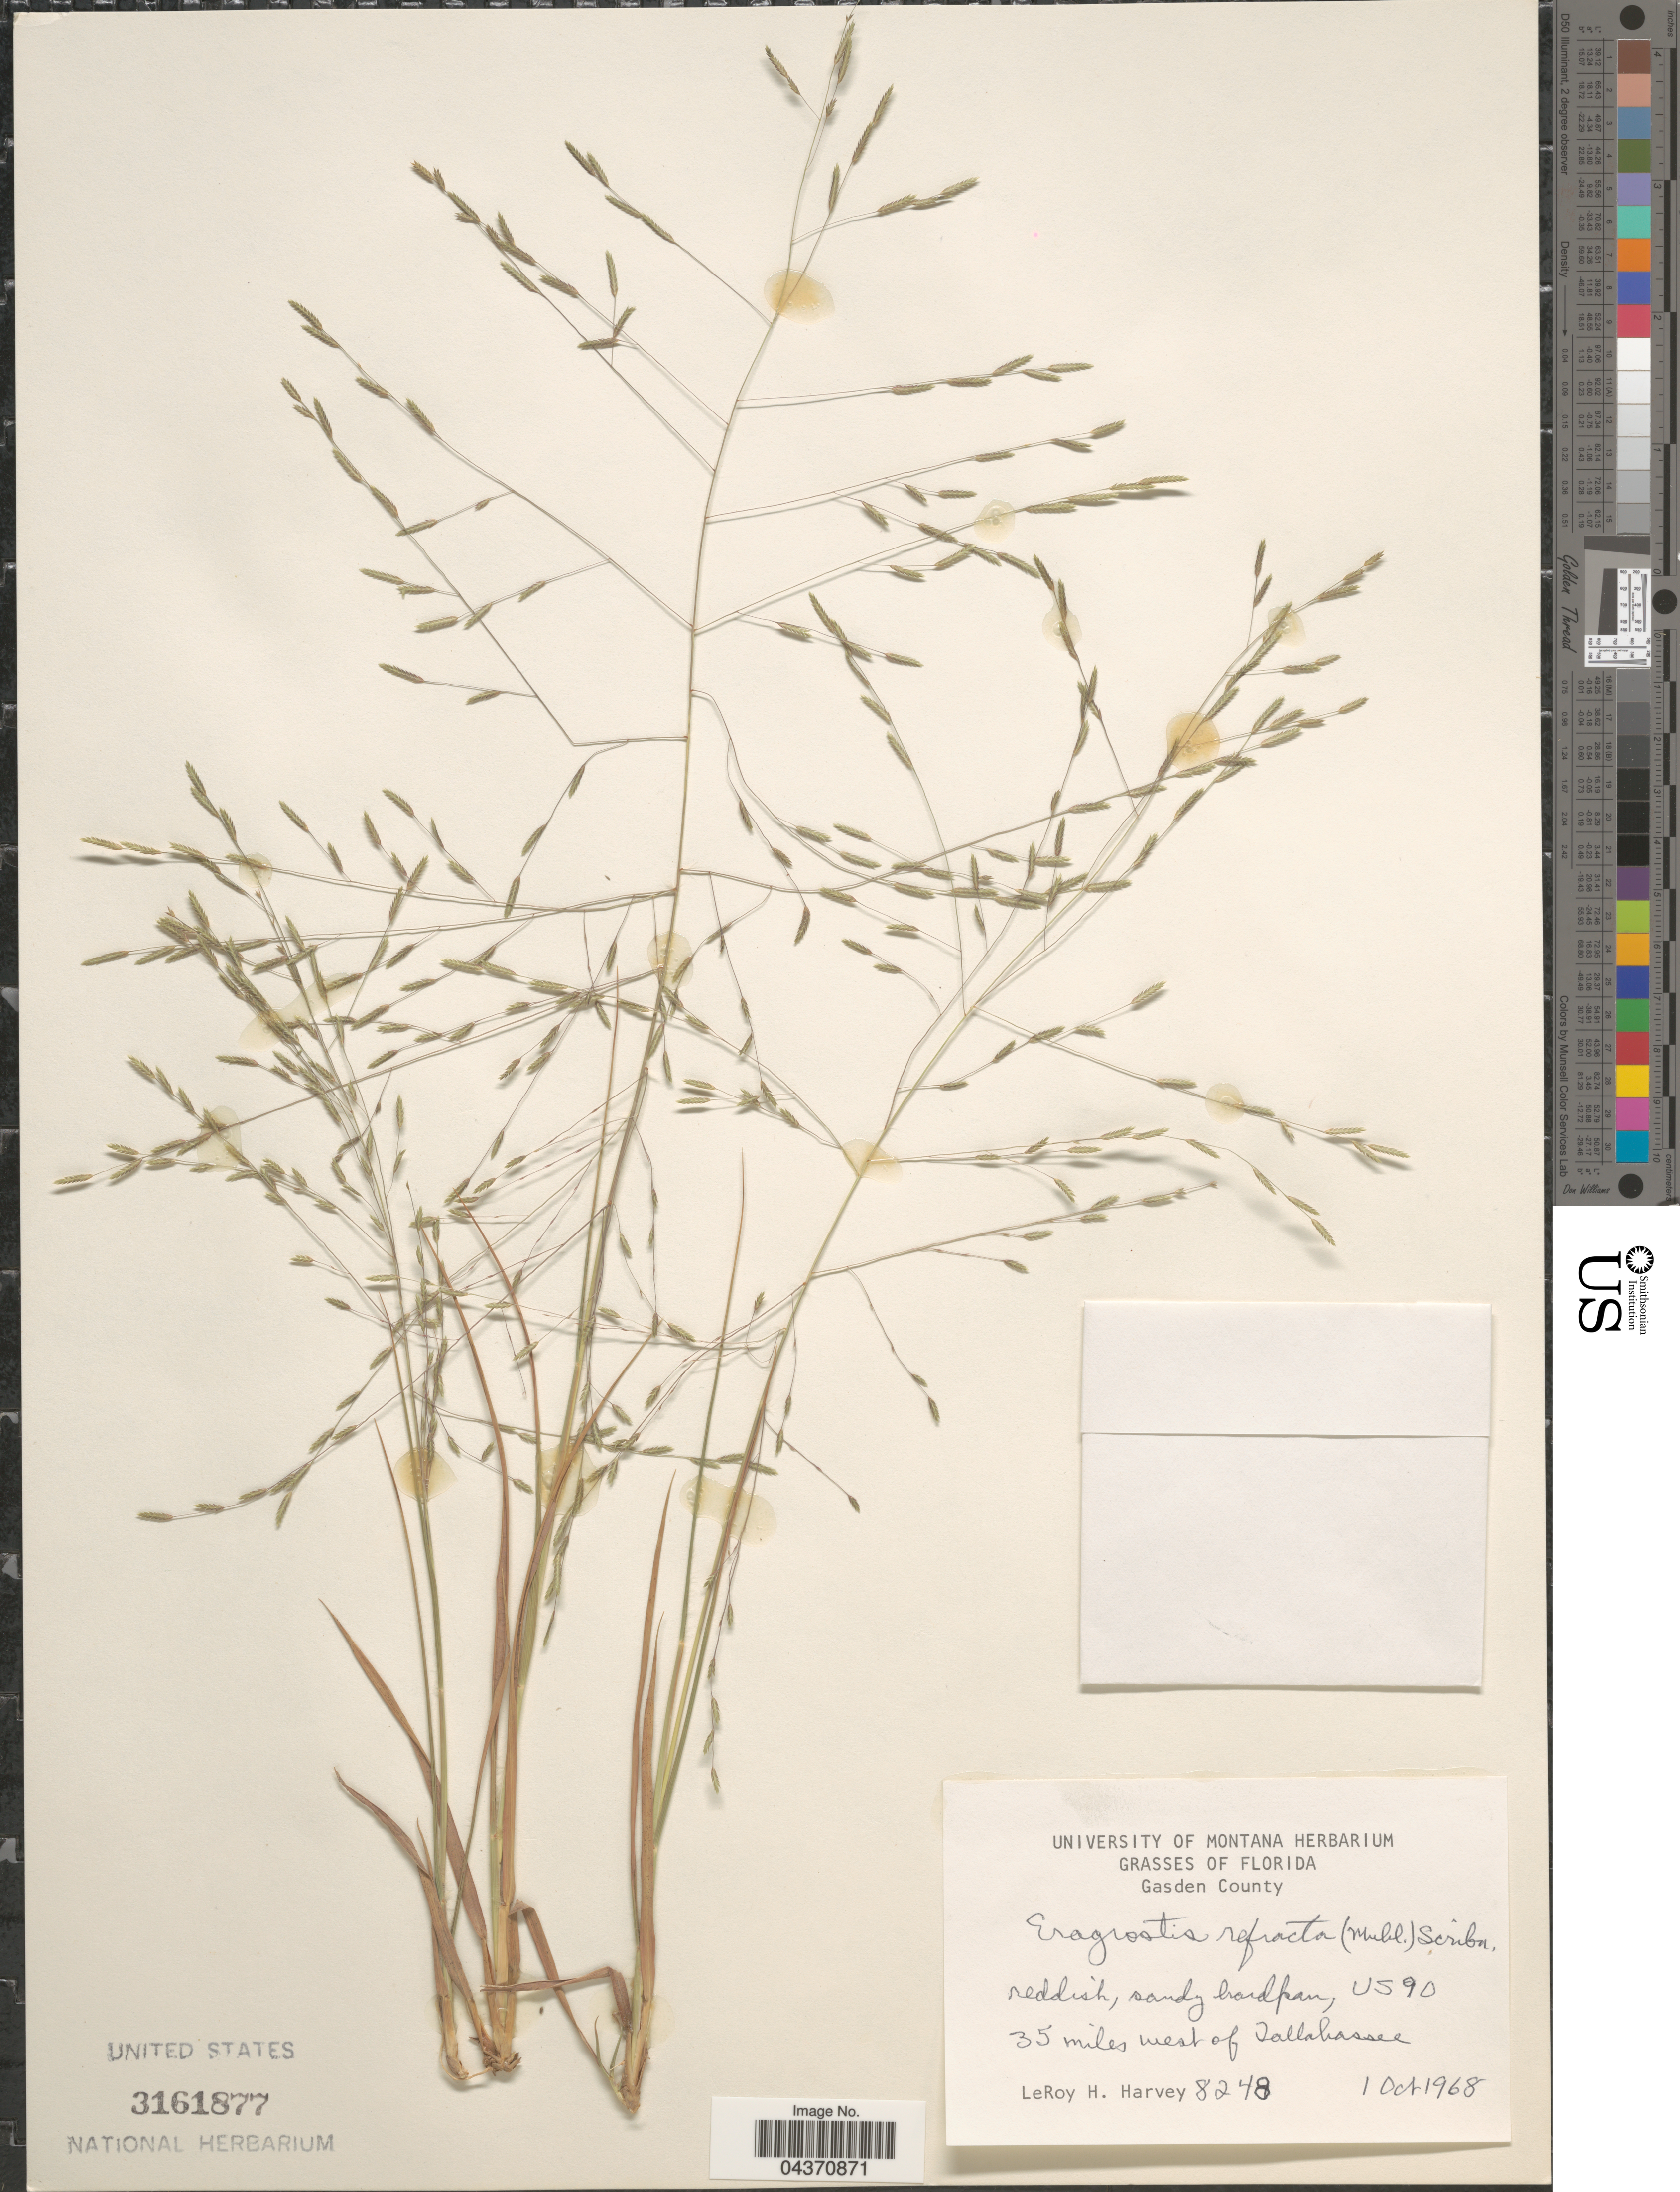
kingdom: Plantae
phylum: Tracheophyta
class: Liliopsida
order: Poales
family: Poaceae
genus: Eragrostis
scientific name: Eragrostis refracta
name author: (Muhl.) Scribn.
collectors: L. H. Harvey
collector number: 8248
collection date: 1968-10-01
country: United States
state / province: Florida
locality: Gasden County. US90. 35 miles west of Tallahassee.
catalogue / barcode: US 3161877